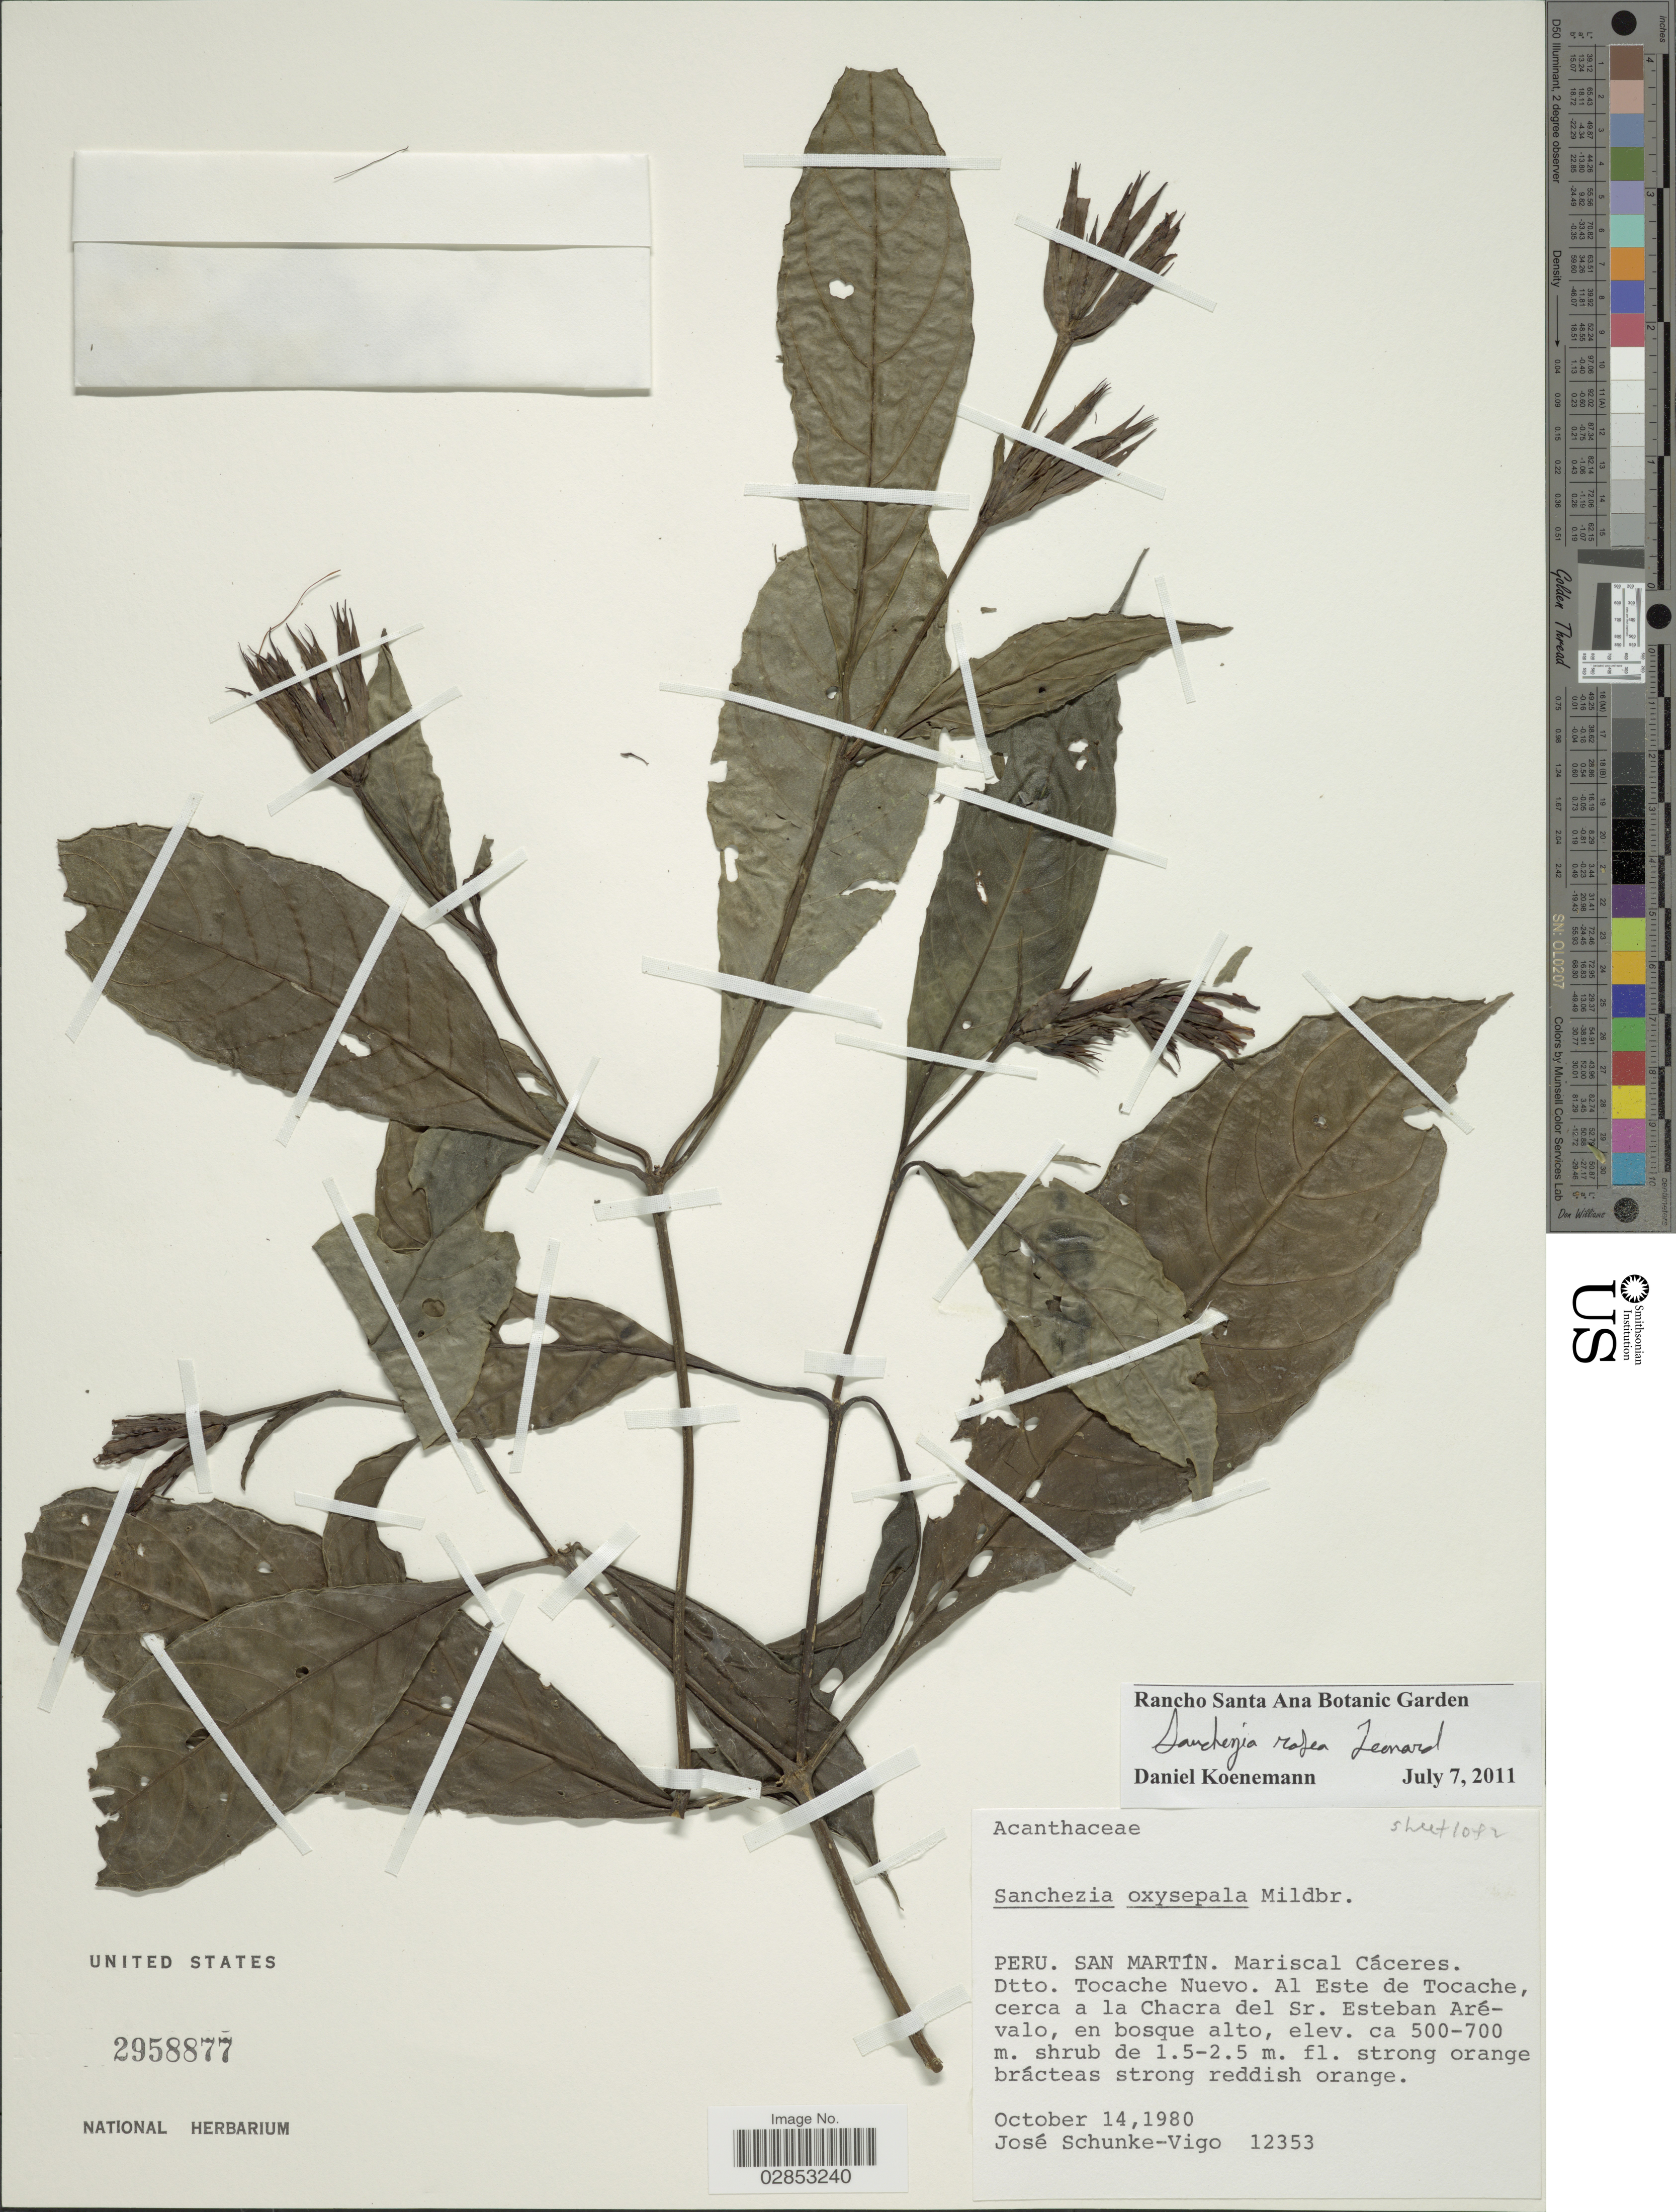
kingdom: Plantae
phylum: Tracheophyta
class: Magnoliopsida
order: Lamiales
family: Acanthaceae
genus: Sanchezia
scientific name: Sanchezia rosea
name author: Leonard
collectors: J. Schunke Vigo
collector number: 12353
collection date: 1980-10-14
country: Peru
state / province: San Martín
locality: San Martín, Mariscal Cáceres, Dtto. Tocache Nuevo, Al Este de Tocache, cerca a la Chacra del Sr. Esteban Arévalo.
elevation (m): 500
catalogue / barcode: US 2958877